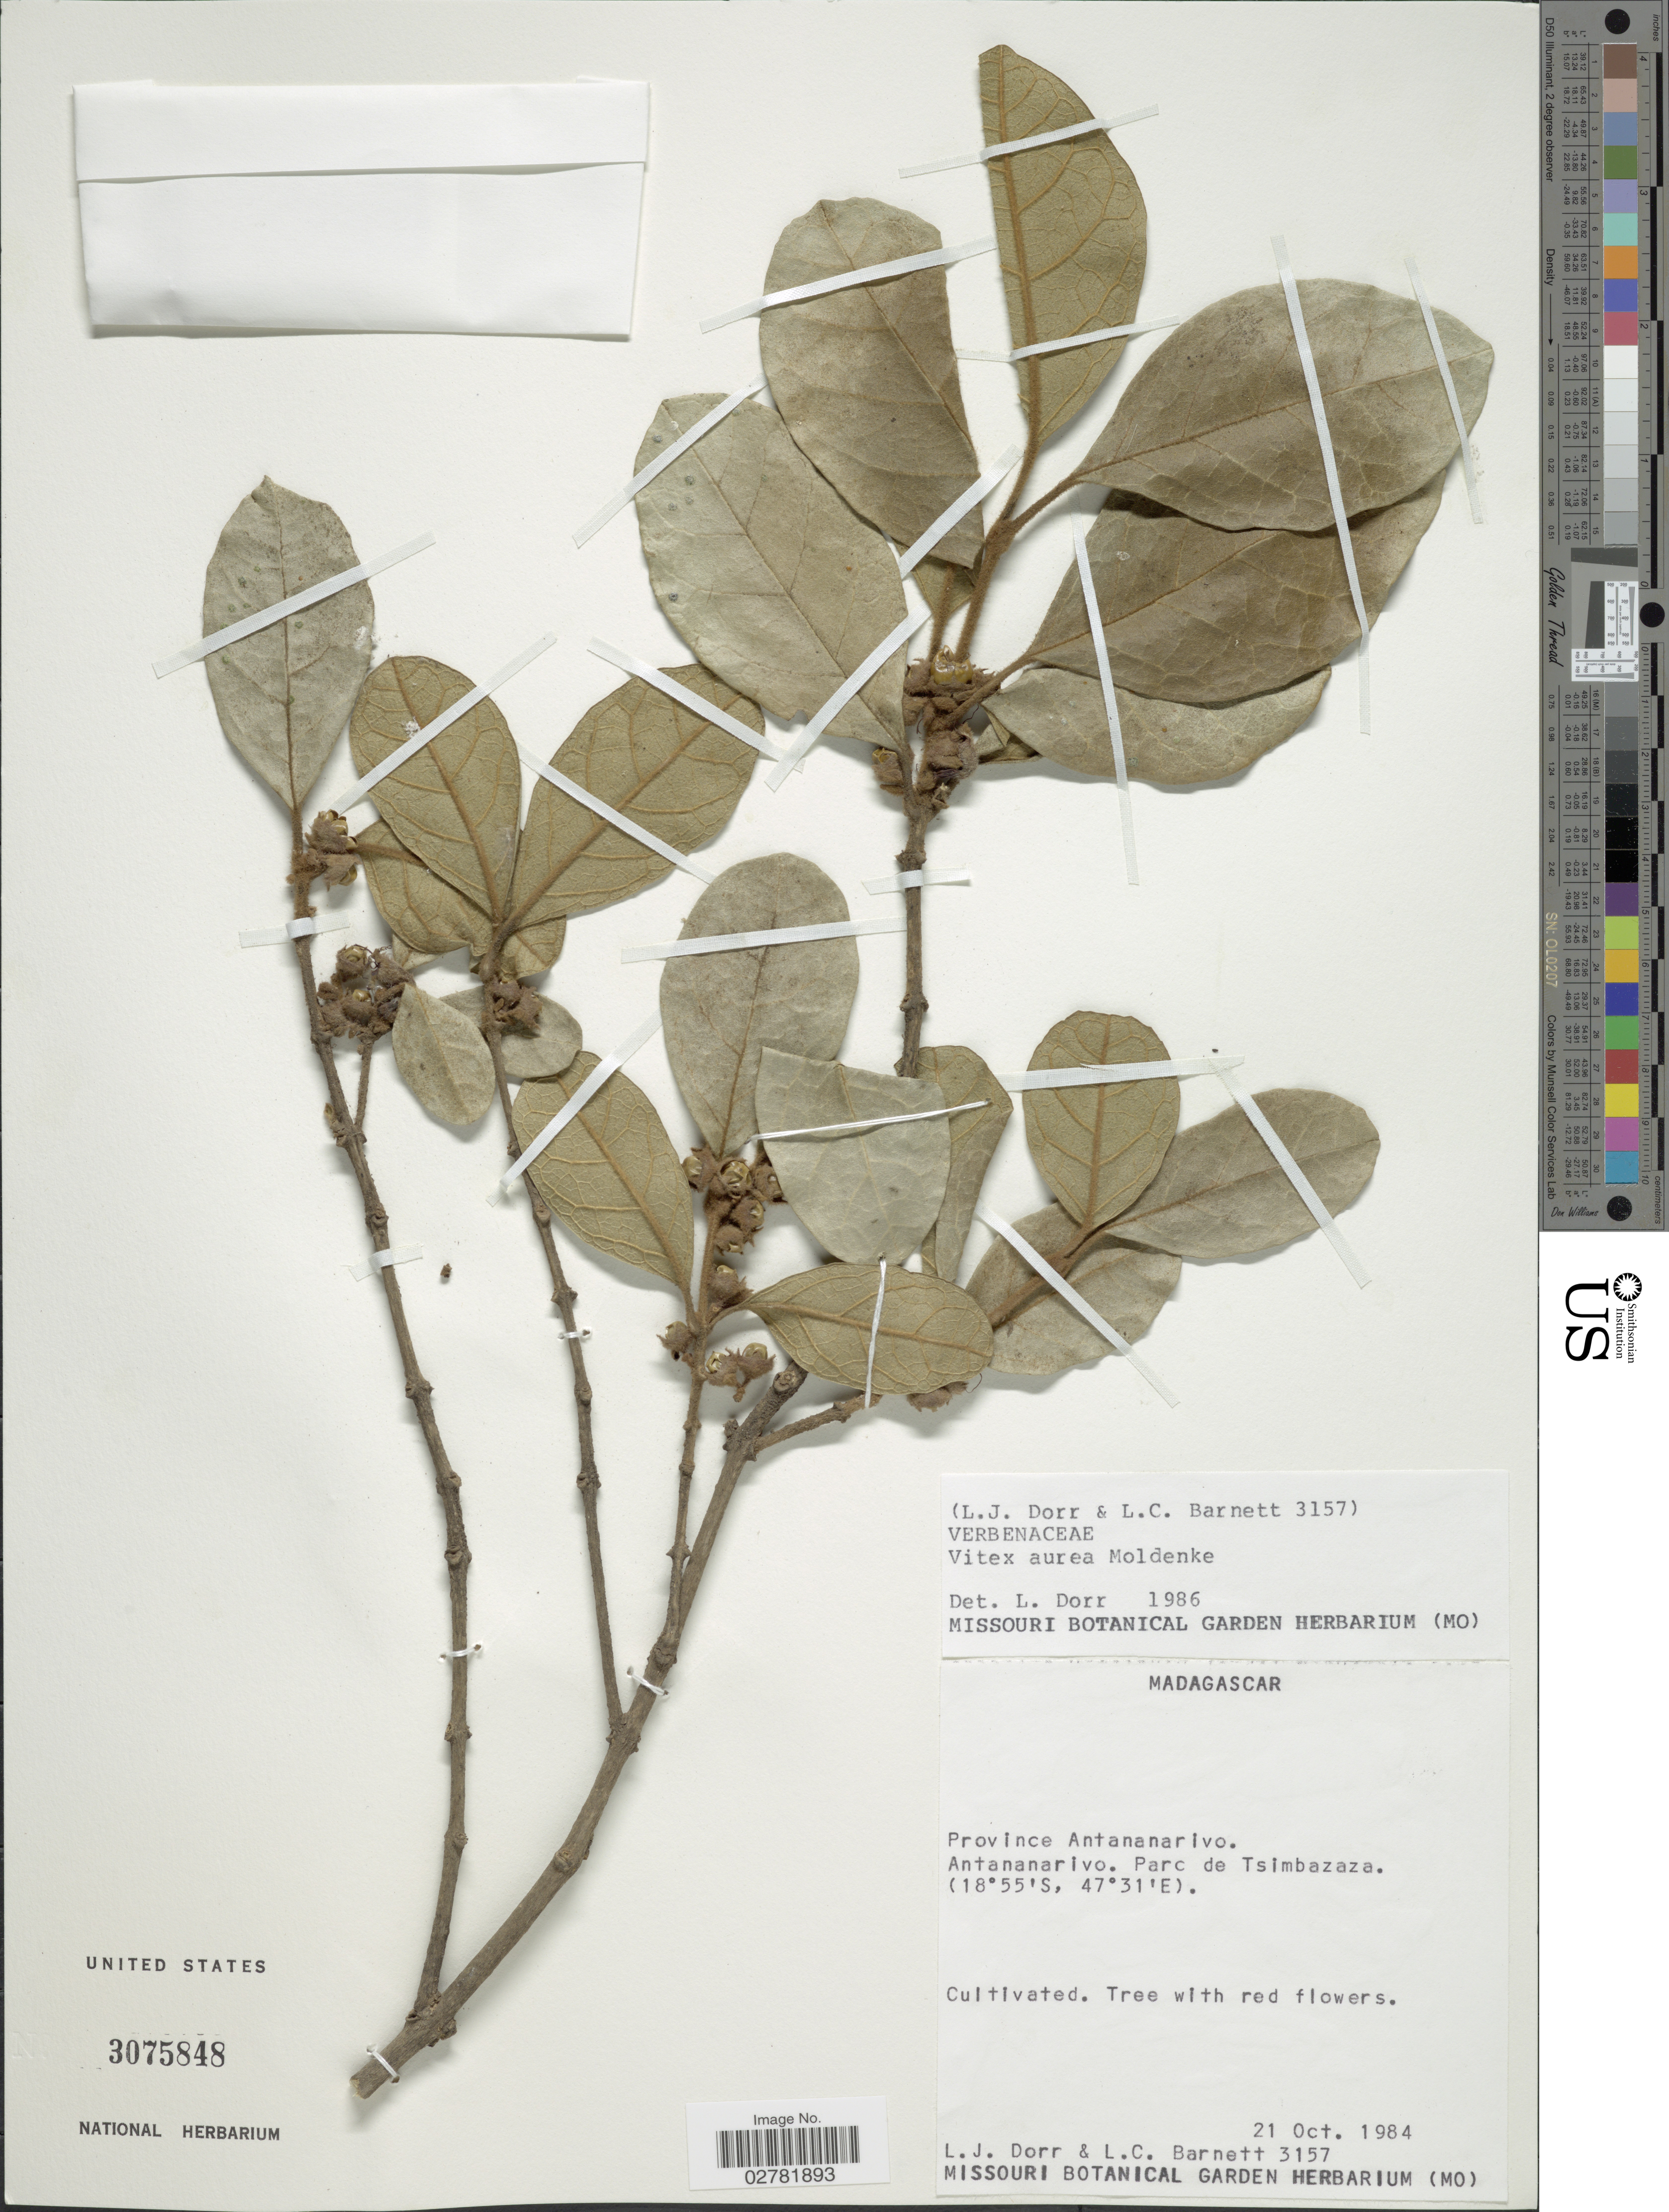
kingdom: Plantae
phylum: Tracheophyta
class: Magnoliopsida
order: Lamiales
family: Lamiaceae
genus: Vitex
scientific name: Vitex aurea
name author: Moldenke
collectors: L. J. Dorr & L. C. Barnett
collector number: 3157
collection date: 1984-10-21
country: Madagascar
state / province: Analamanga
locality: Antananarivo. Parc de Tsimbazaza.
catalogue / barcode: US 3075848